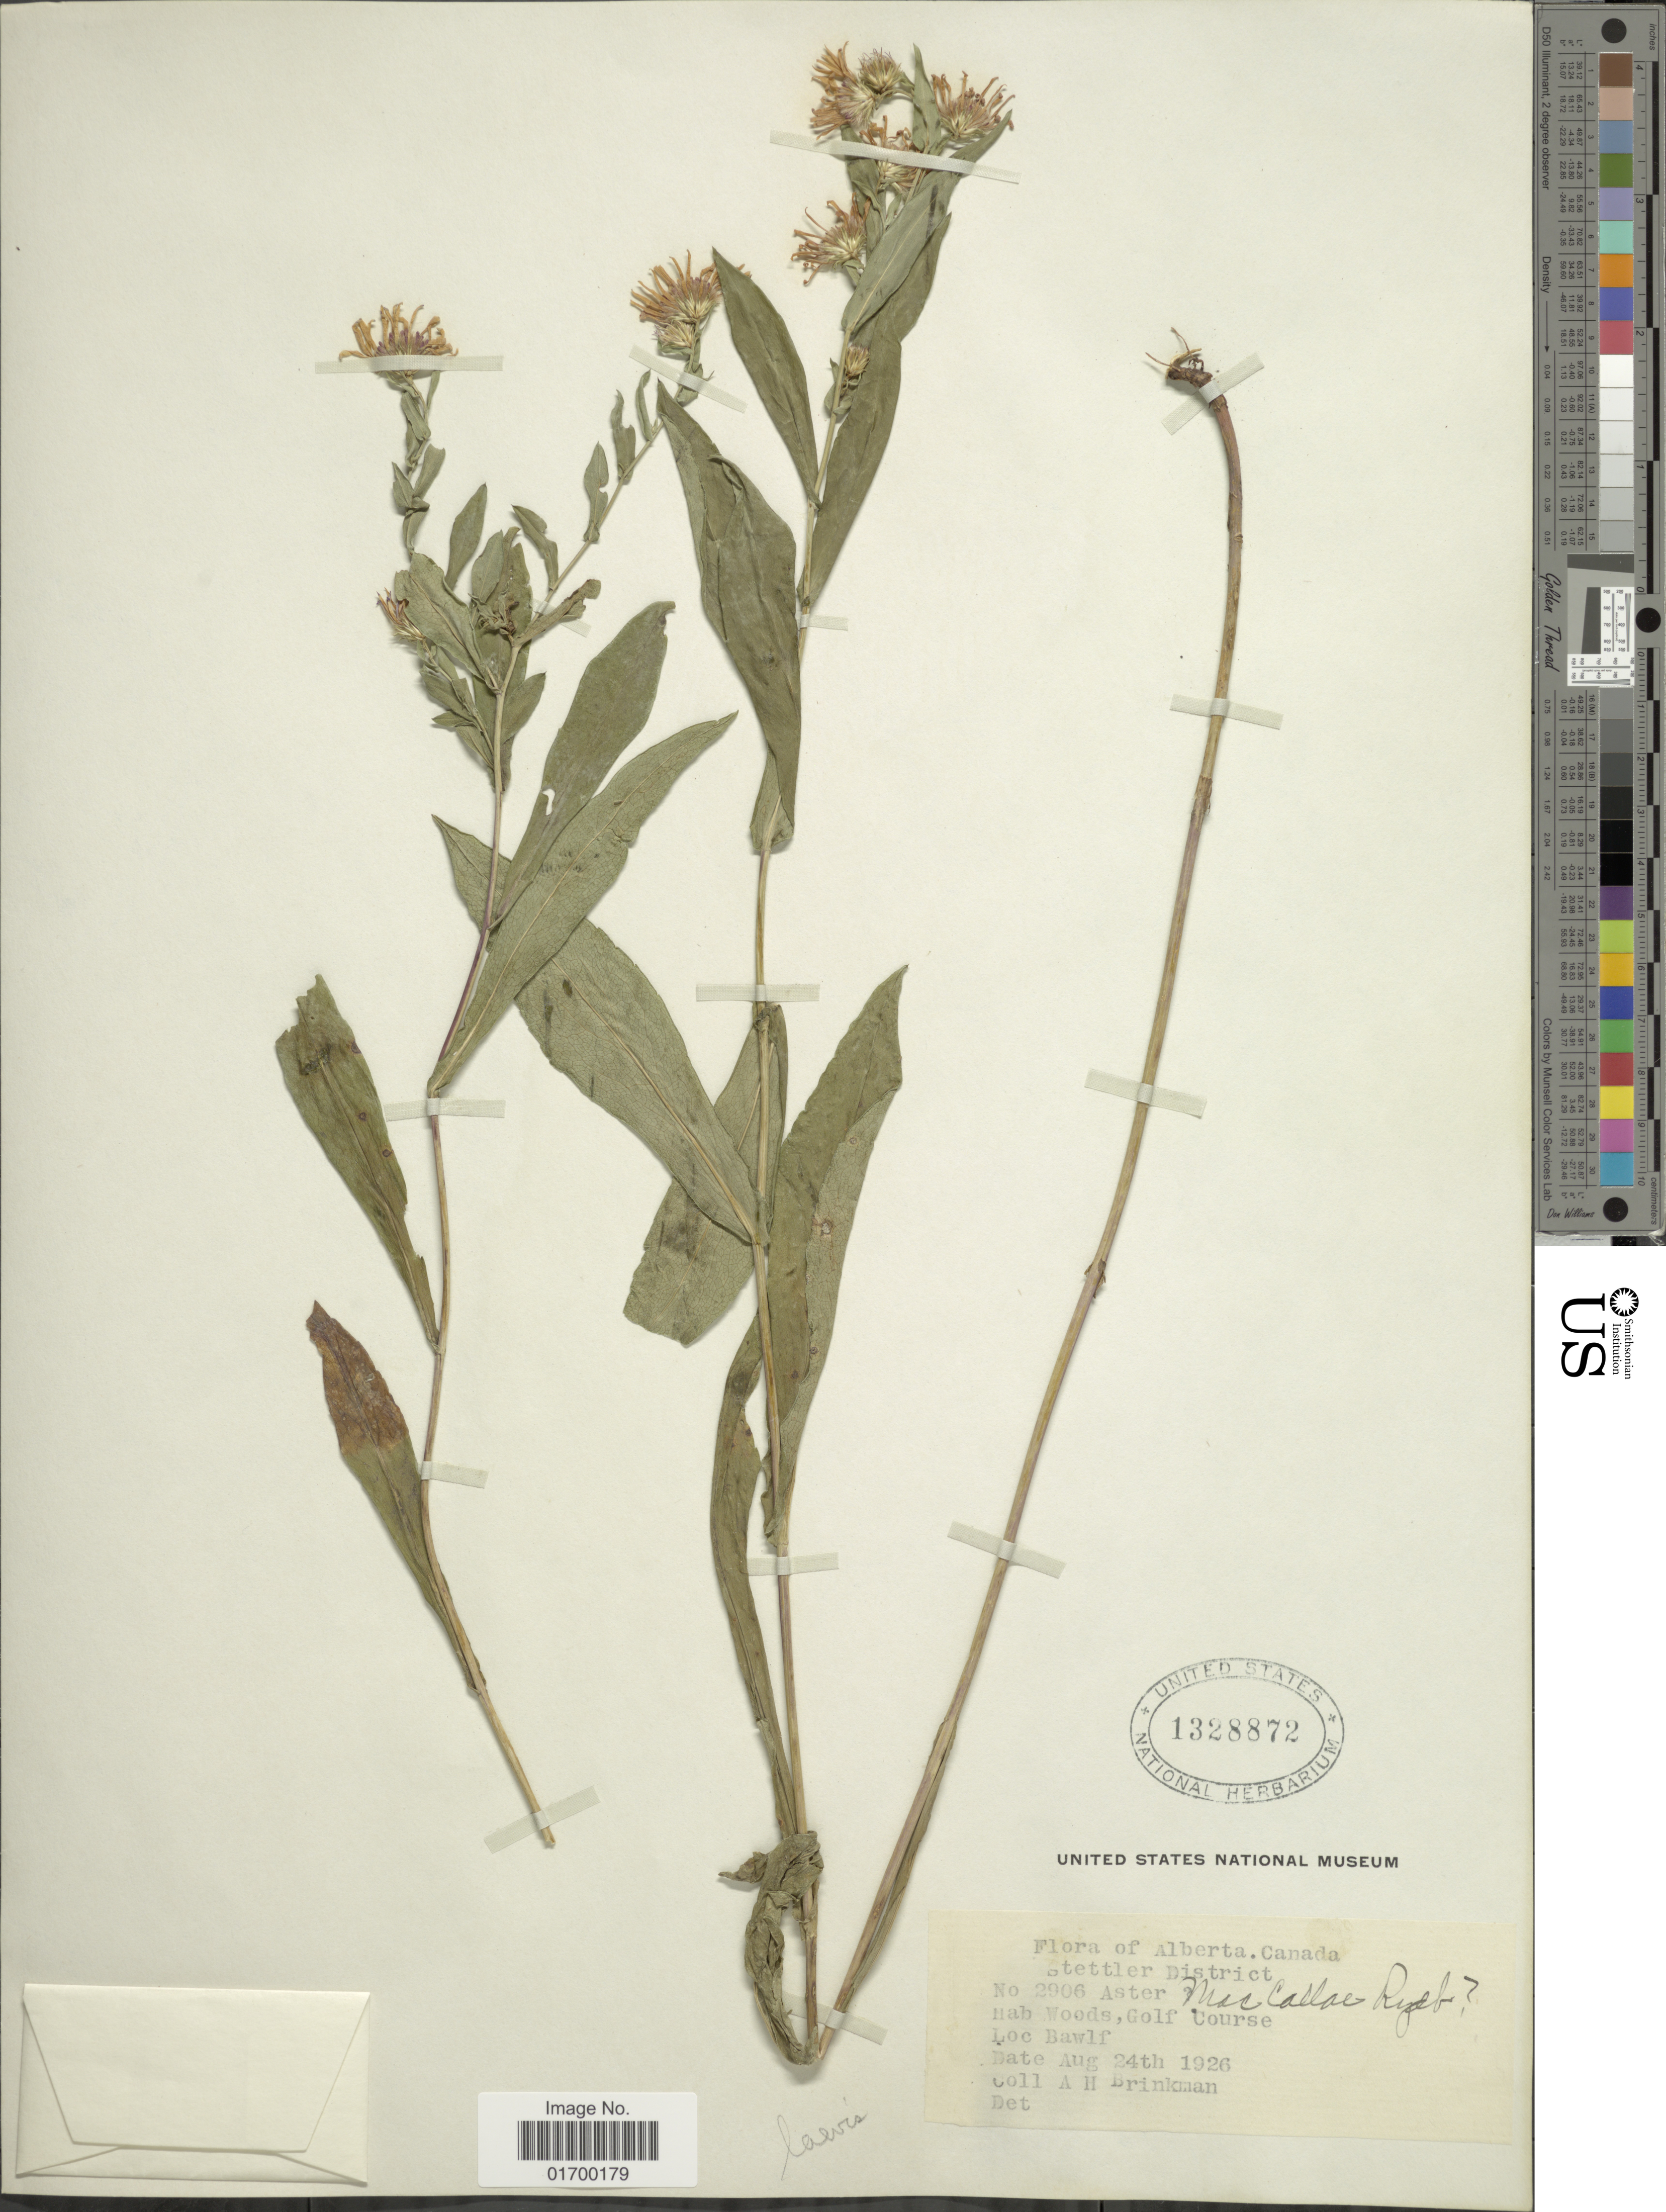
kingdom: Plantae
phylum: Tracheophyta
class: Magnoliopsida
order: Asterales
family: Asteraceae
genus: Symphyotrichum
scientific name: Symphyotrichum laeve var. geyeri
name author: (A. Gray) G.L. Nesom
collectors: A. Brinkman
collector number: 2906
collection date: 1926-08-24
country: Canada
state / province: Alberta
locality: Stettler District, Golf Course, Bawlf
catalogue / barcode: US 1328872